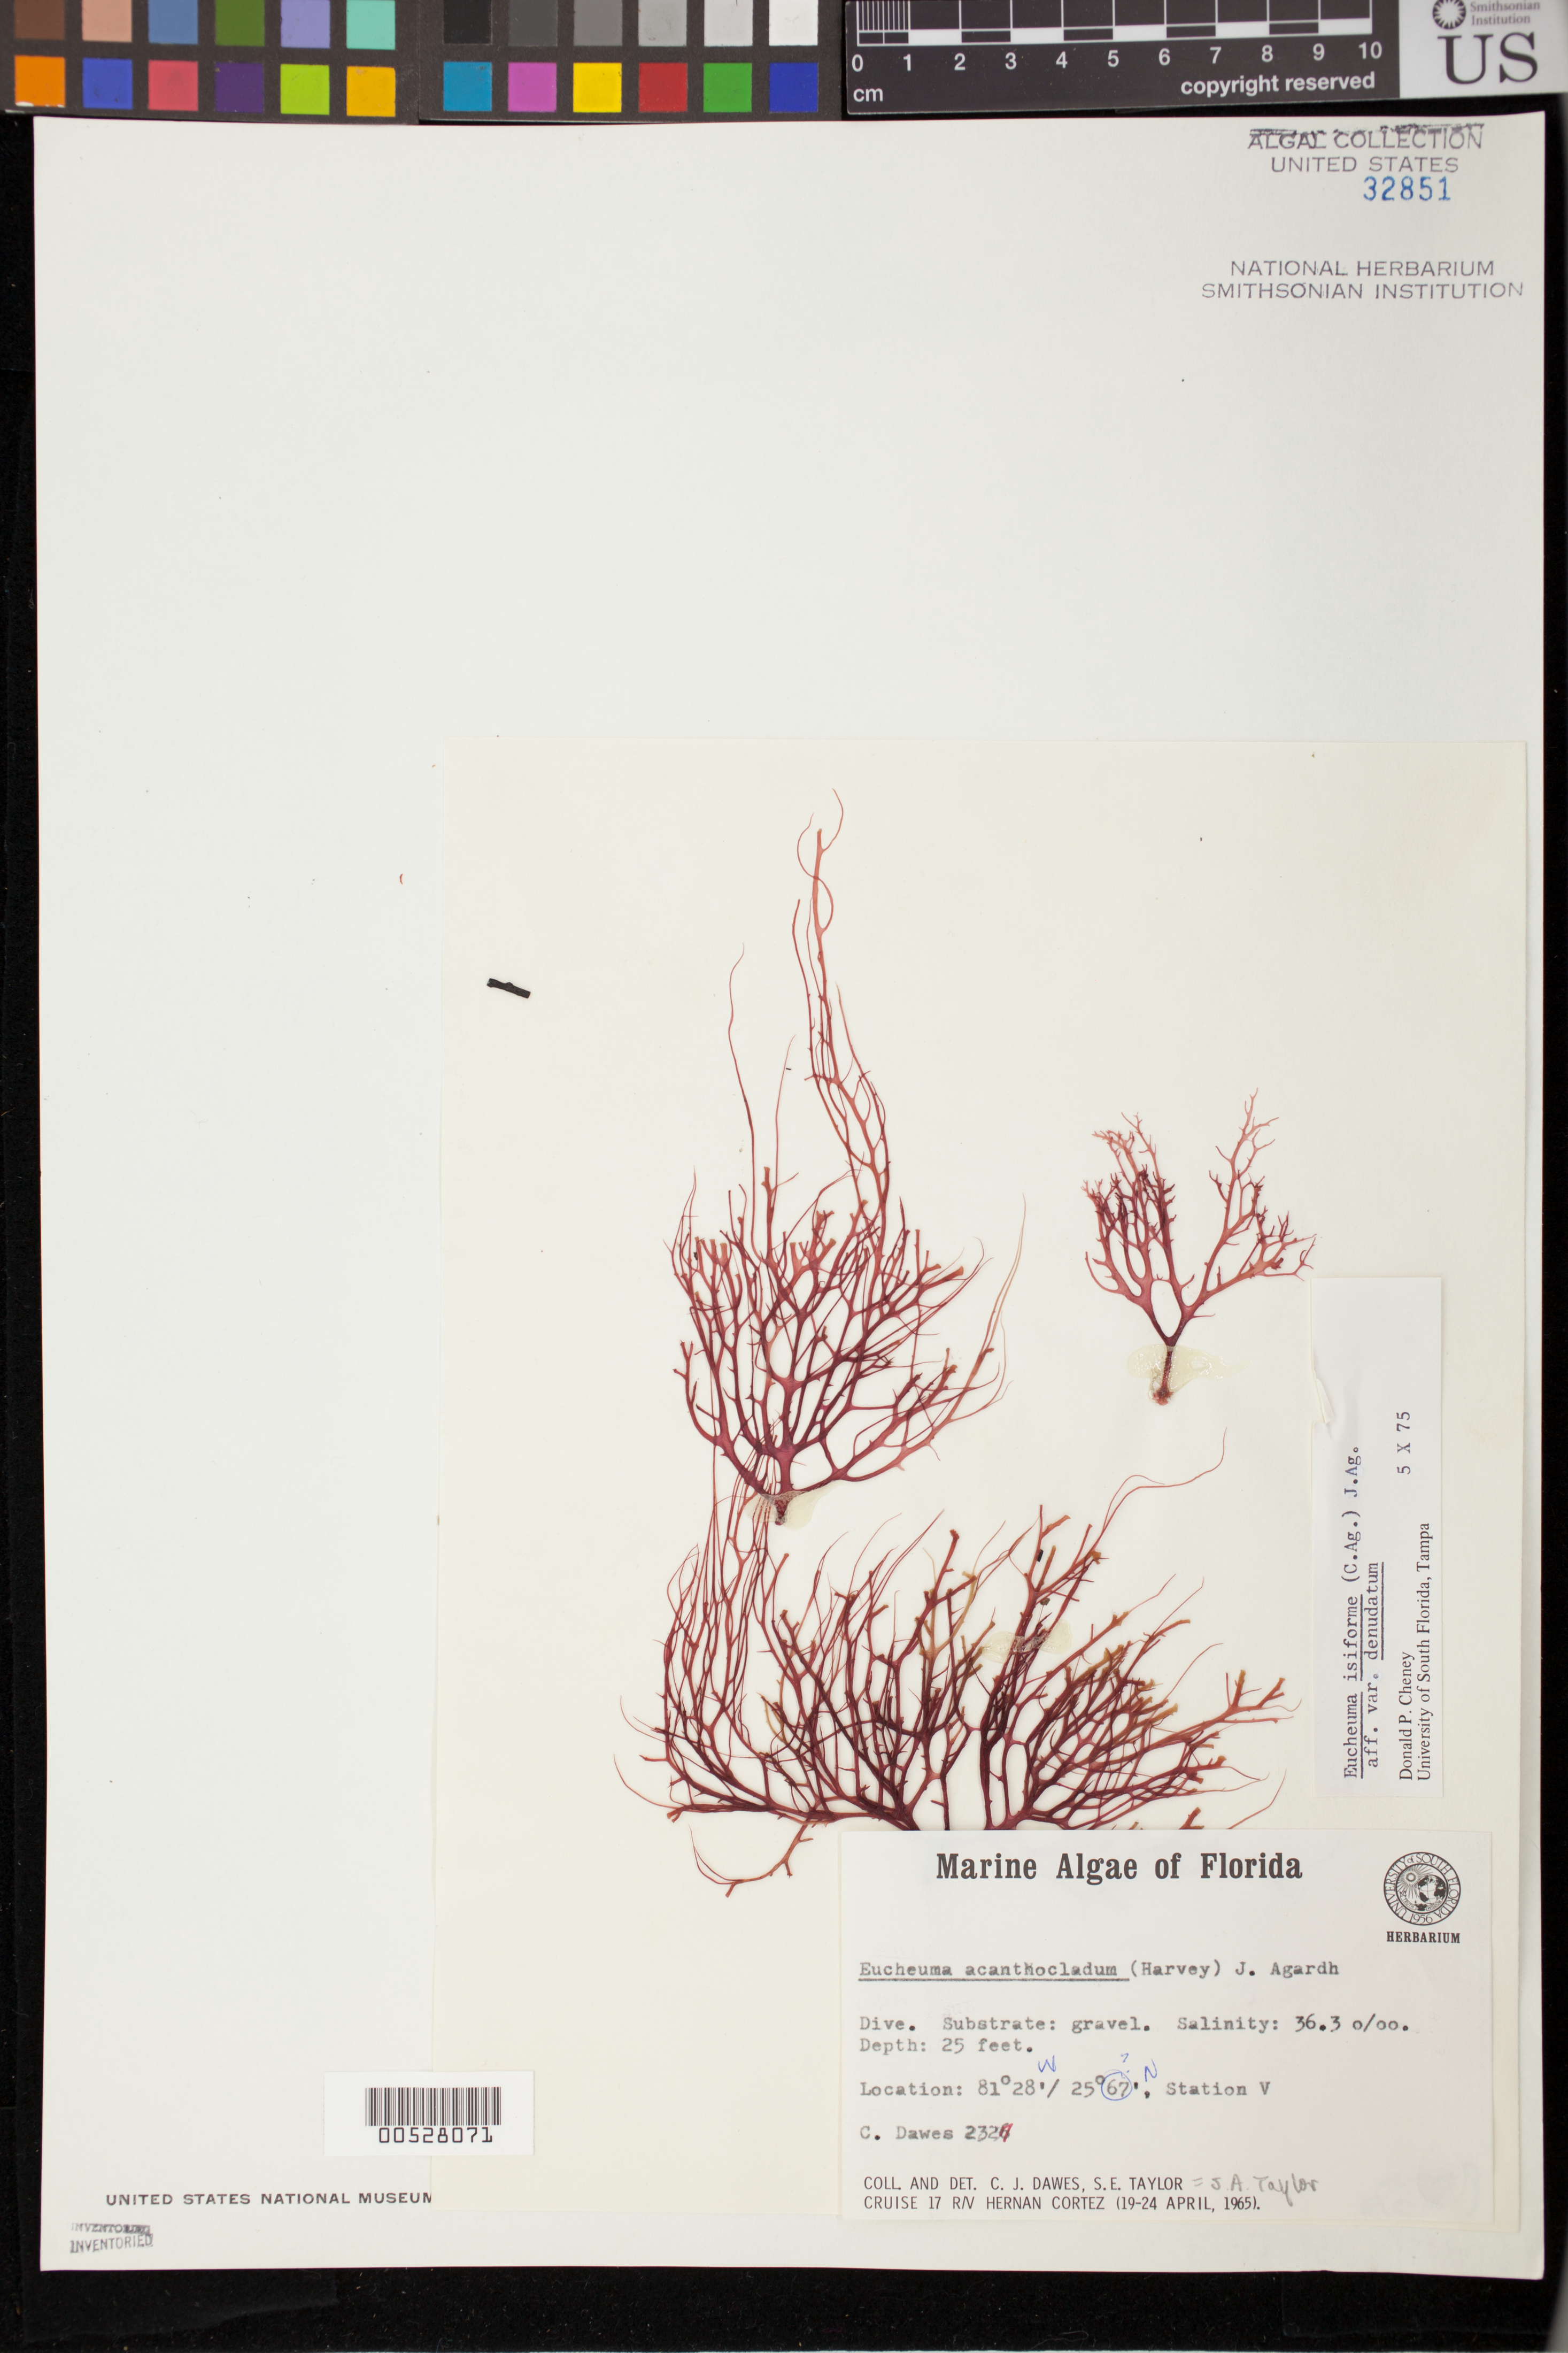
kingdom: Plantae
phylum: Rhodophyta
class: Florideophyceae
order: Gigartinales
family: Solieriaceae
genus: Eucheumatopsis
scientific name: Eucheumatopsis isiformis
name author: (C. Agardh) M.L. Núñez-Resendiz et al.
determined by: Algae name updating Project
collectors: C. Dawes & S. A. Earle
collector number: Cjd 2327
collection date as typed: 19 Apr 1965 TO 24 Apr 1965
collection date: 1965-04-19/1965-04-24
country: United States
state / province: Florida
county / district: Monroe County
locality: Off Pavilion Key [off southwest Florida mainland]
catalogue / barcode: US 32851